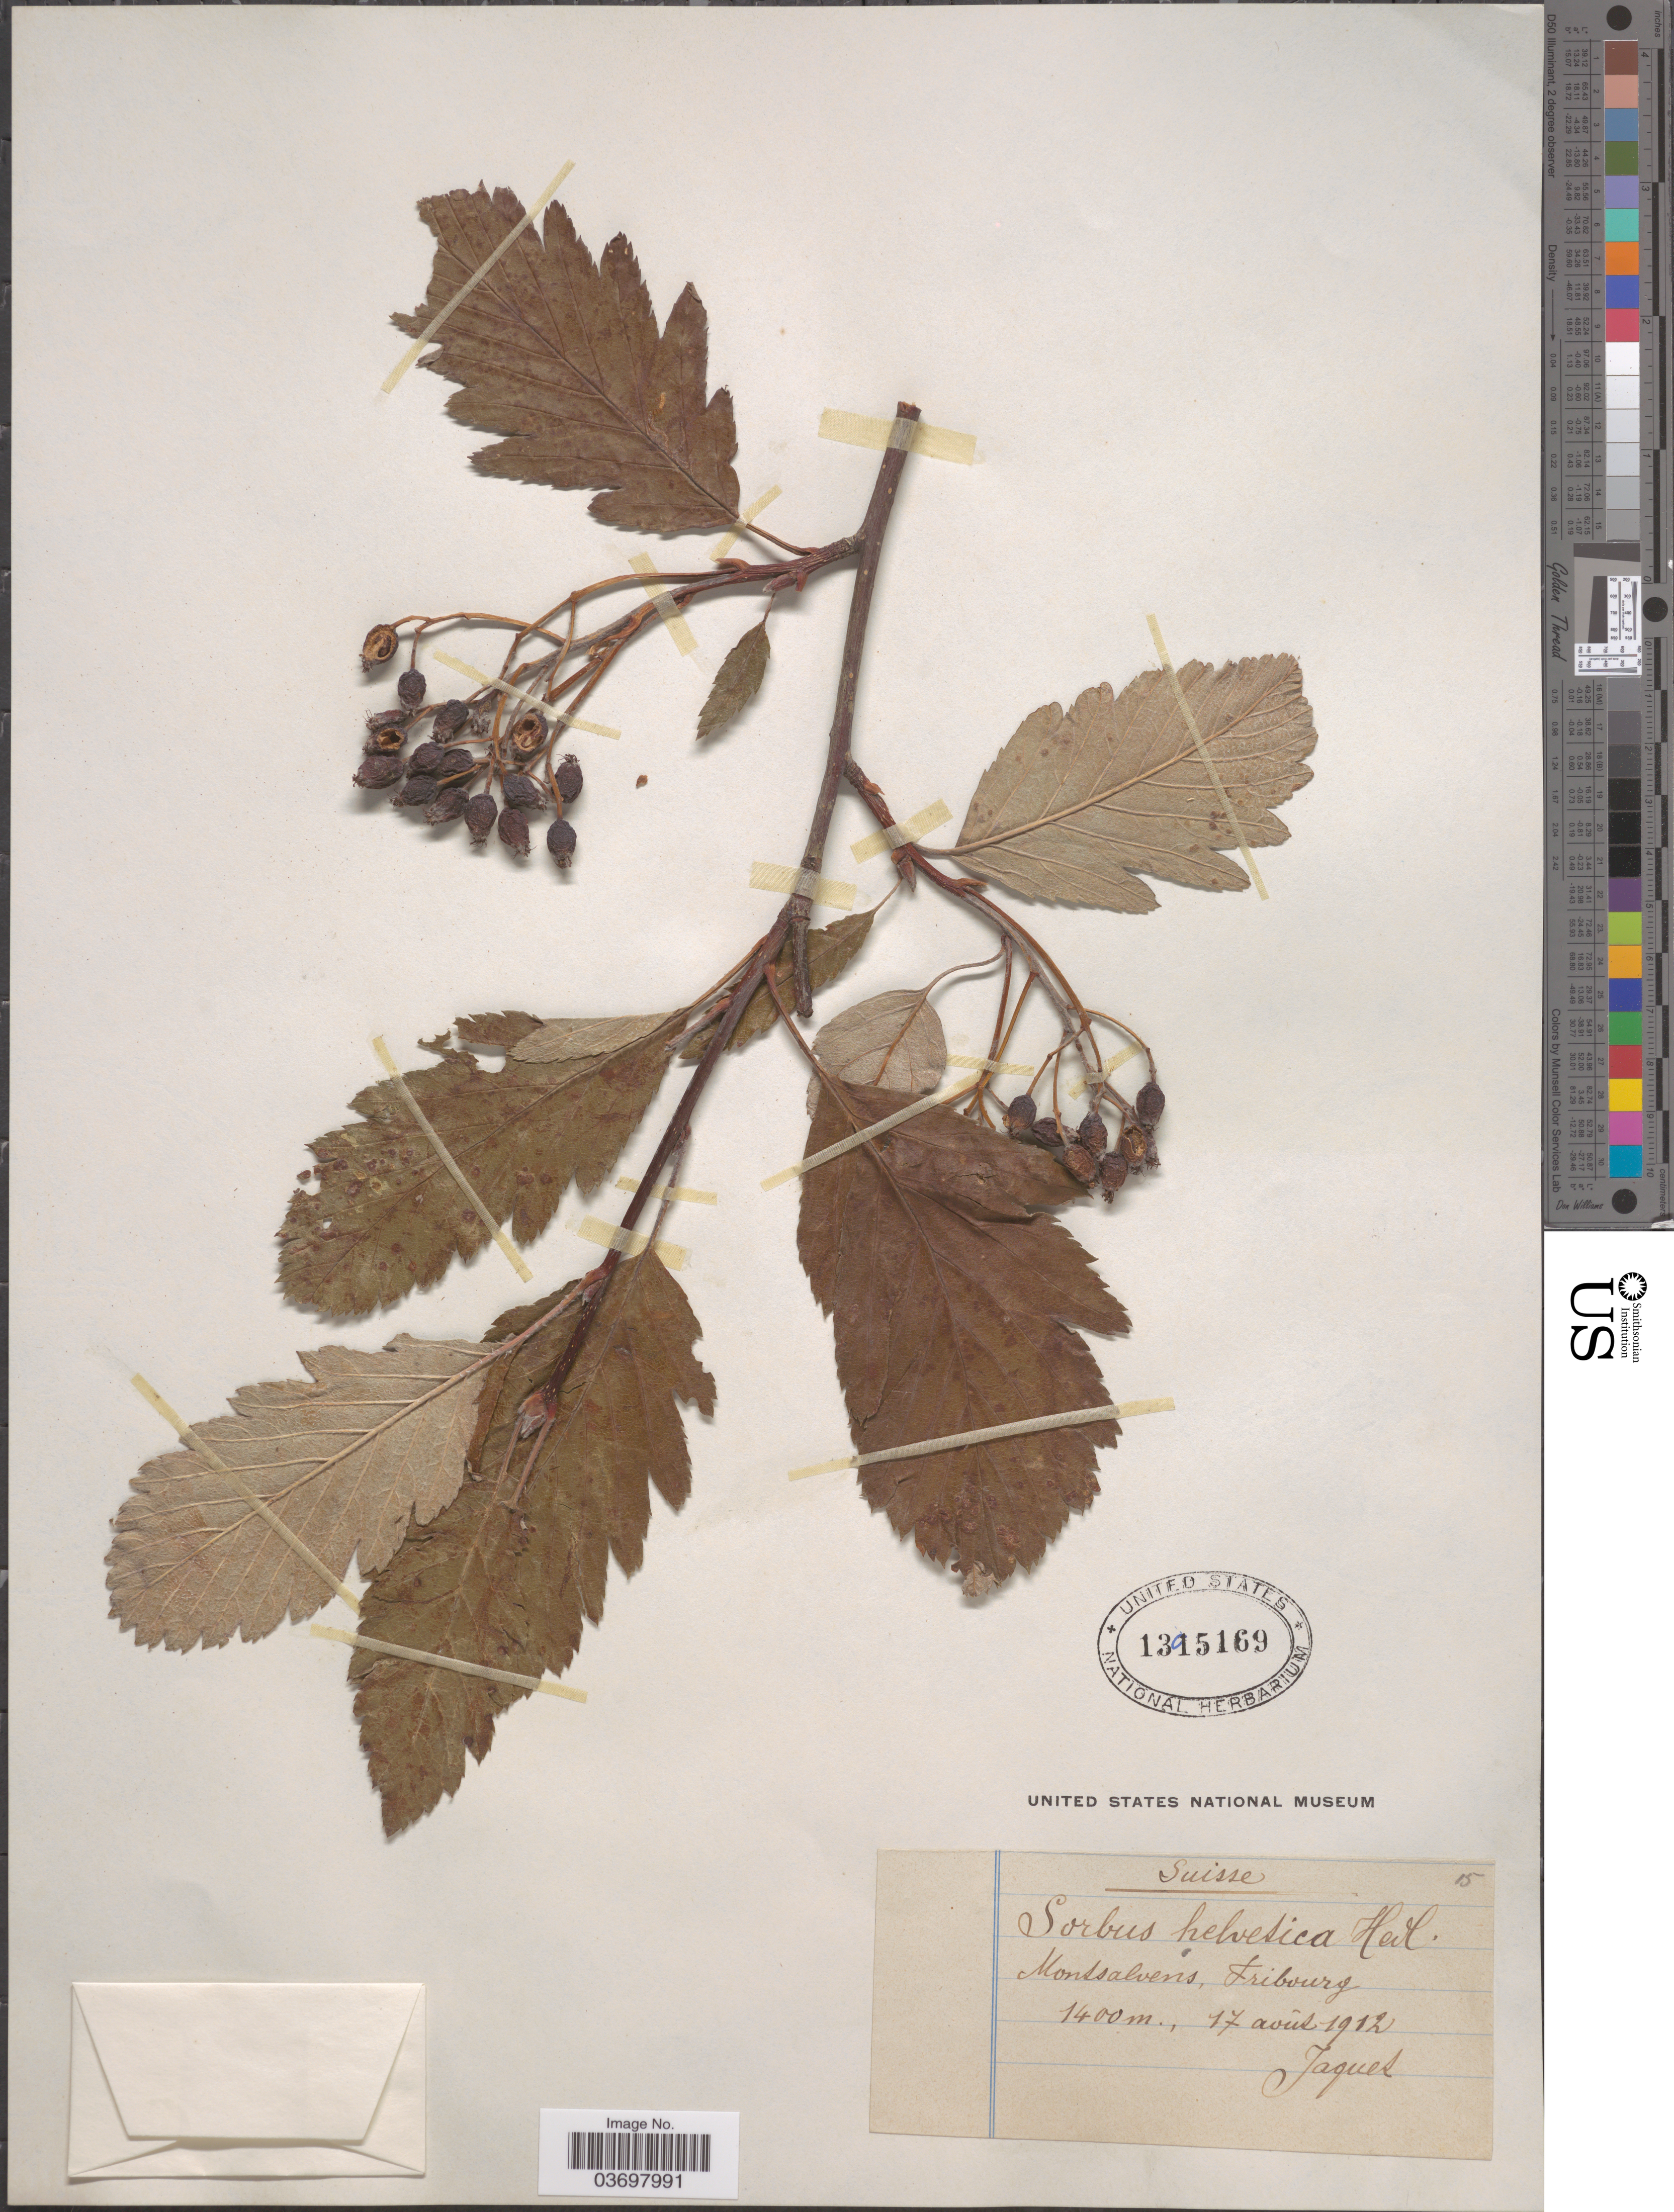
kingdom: Plantae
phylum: Tracheophyta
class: Magnoliopsida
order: Rosales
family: Rosaceae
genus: Sorbus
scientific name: Sorbus helvetica Heil ined.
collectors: -. Jaquel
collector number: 15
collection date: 1912-04-17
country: Switzerland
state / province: Fribourg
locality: Suisse. Montsalvens, Fribourg.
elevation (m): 1400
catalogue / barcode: US 1395169